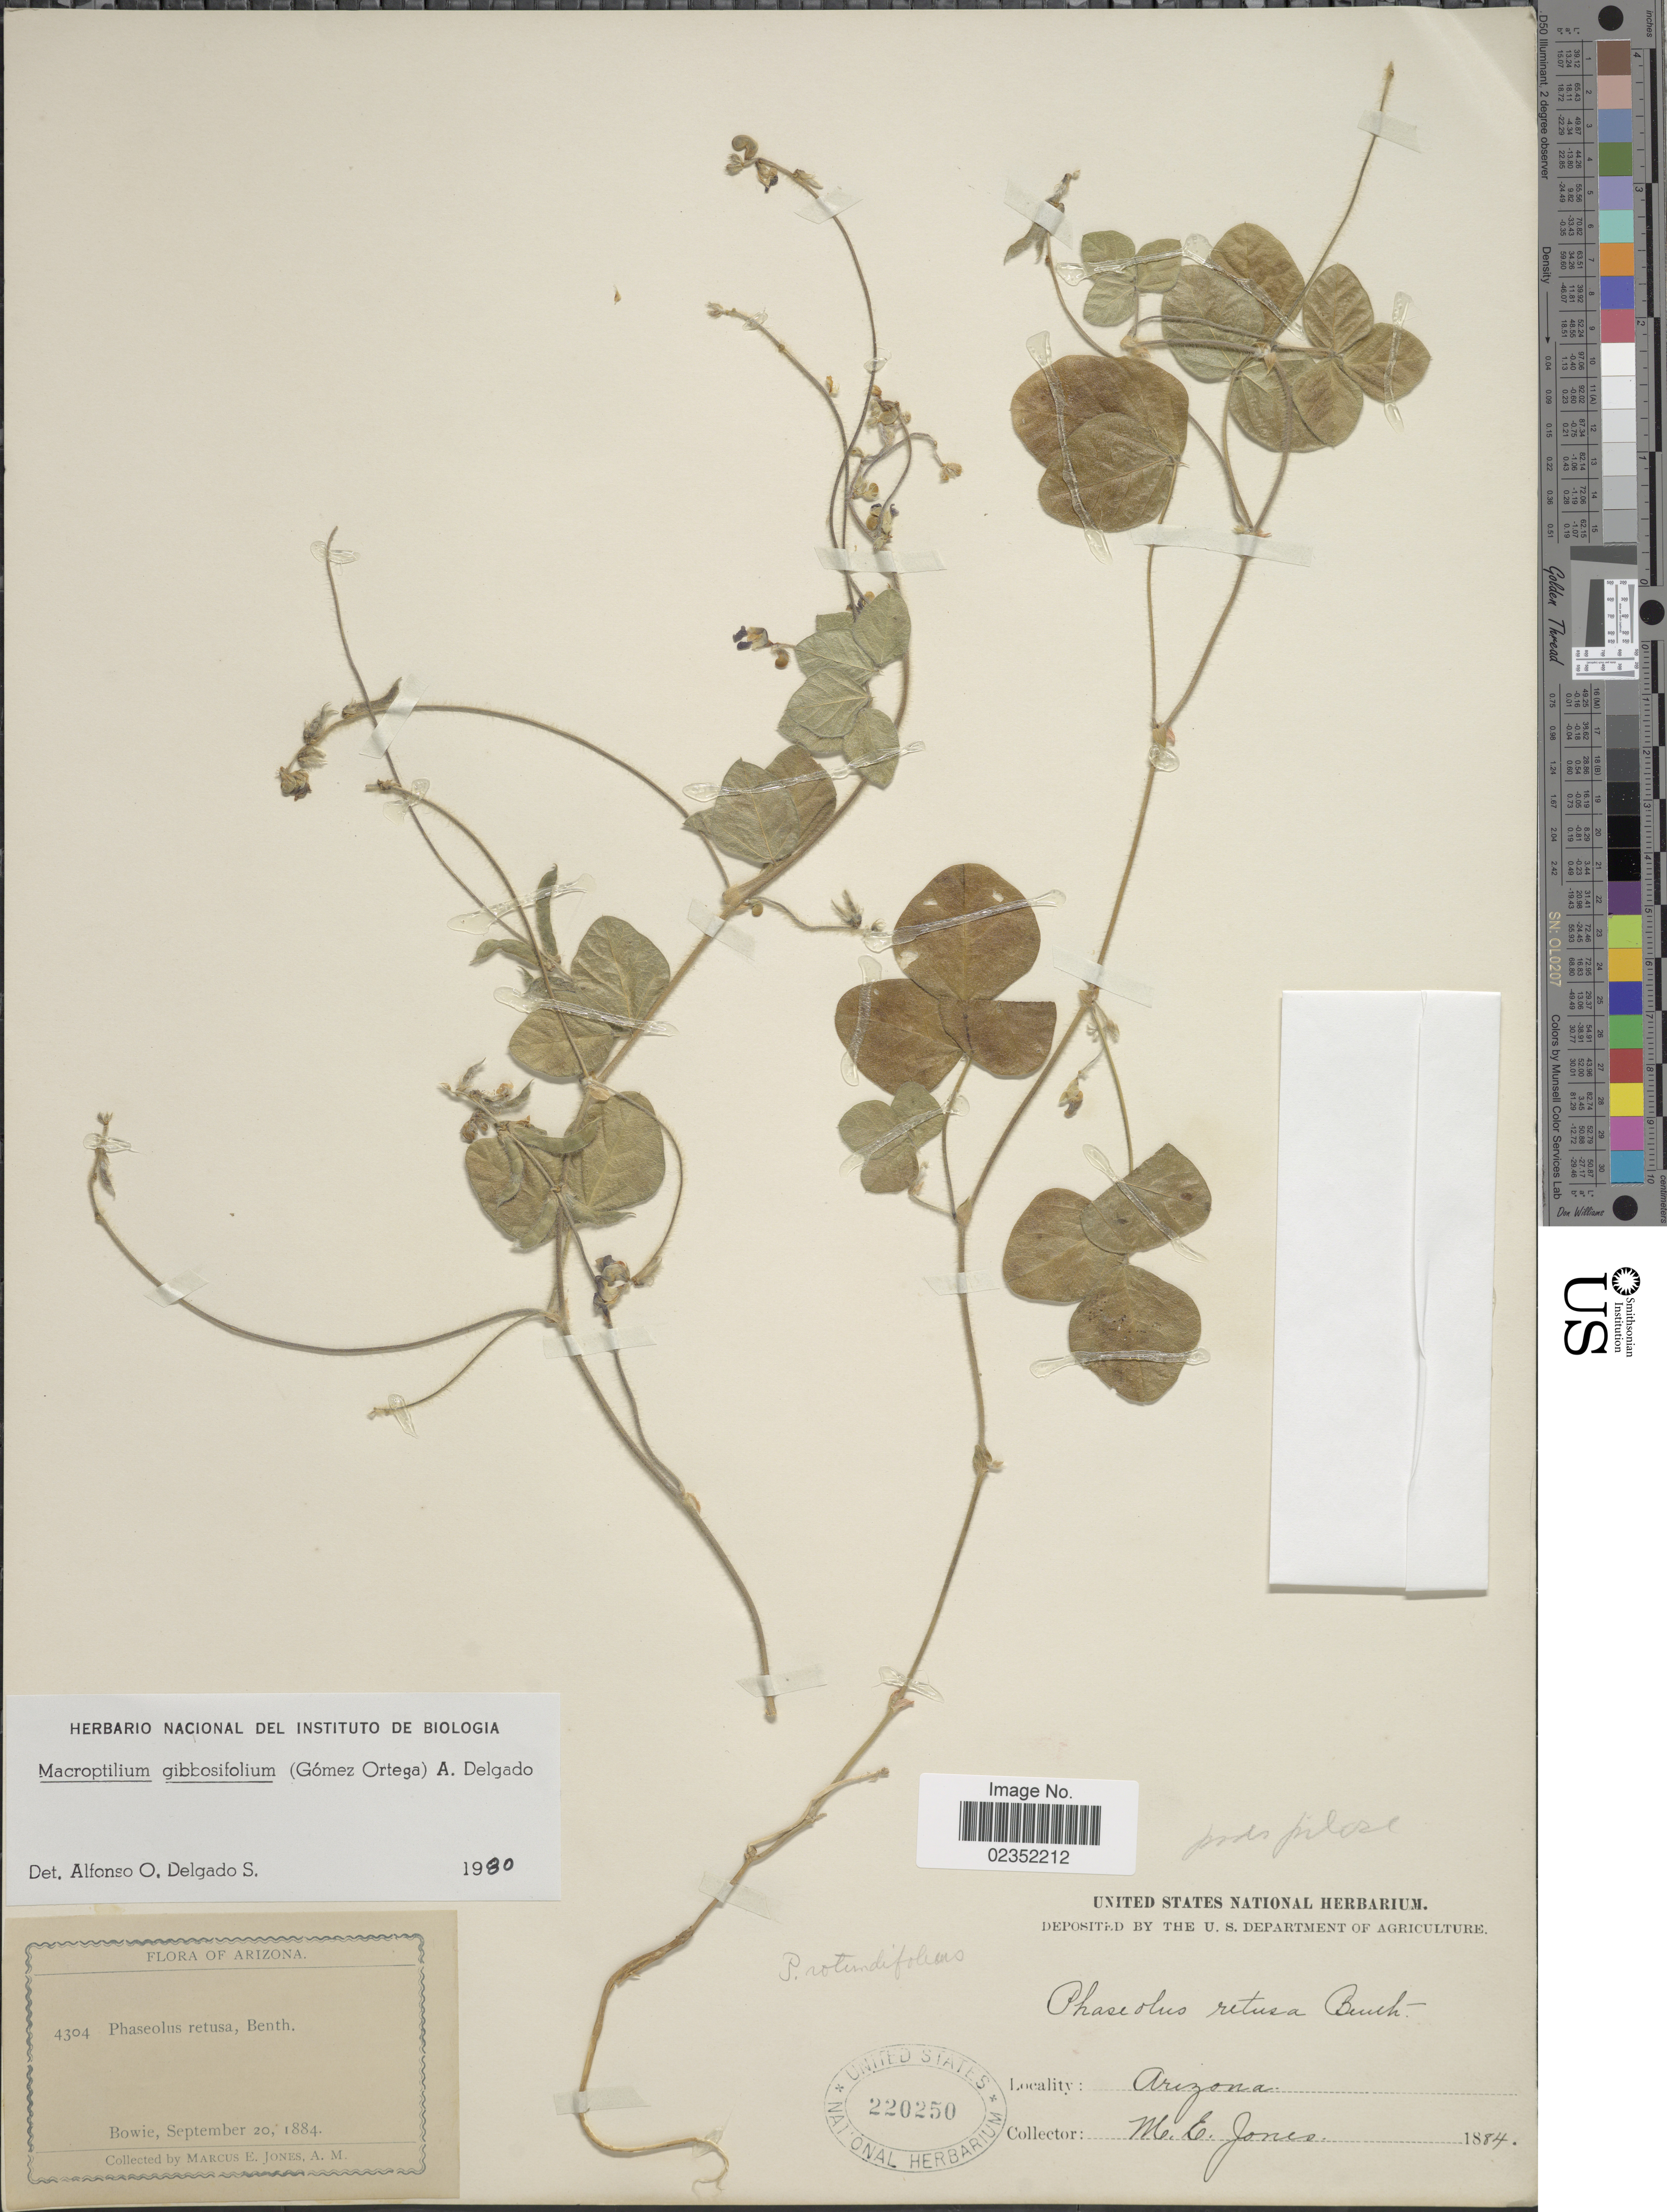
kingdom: Plantae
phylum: Tracheophyta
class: Magnoliopsida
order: Fabales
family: Fabaceae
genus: Macroptilium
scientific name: Macroptilium gibbosifolium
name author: (Ortega) A. Delgado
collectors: M. E. Jones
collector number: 4304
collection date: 1884-09-20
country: United States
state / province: Arizona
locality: Bowie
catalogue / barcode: US 220250